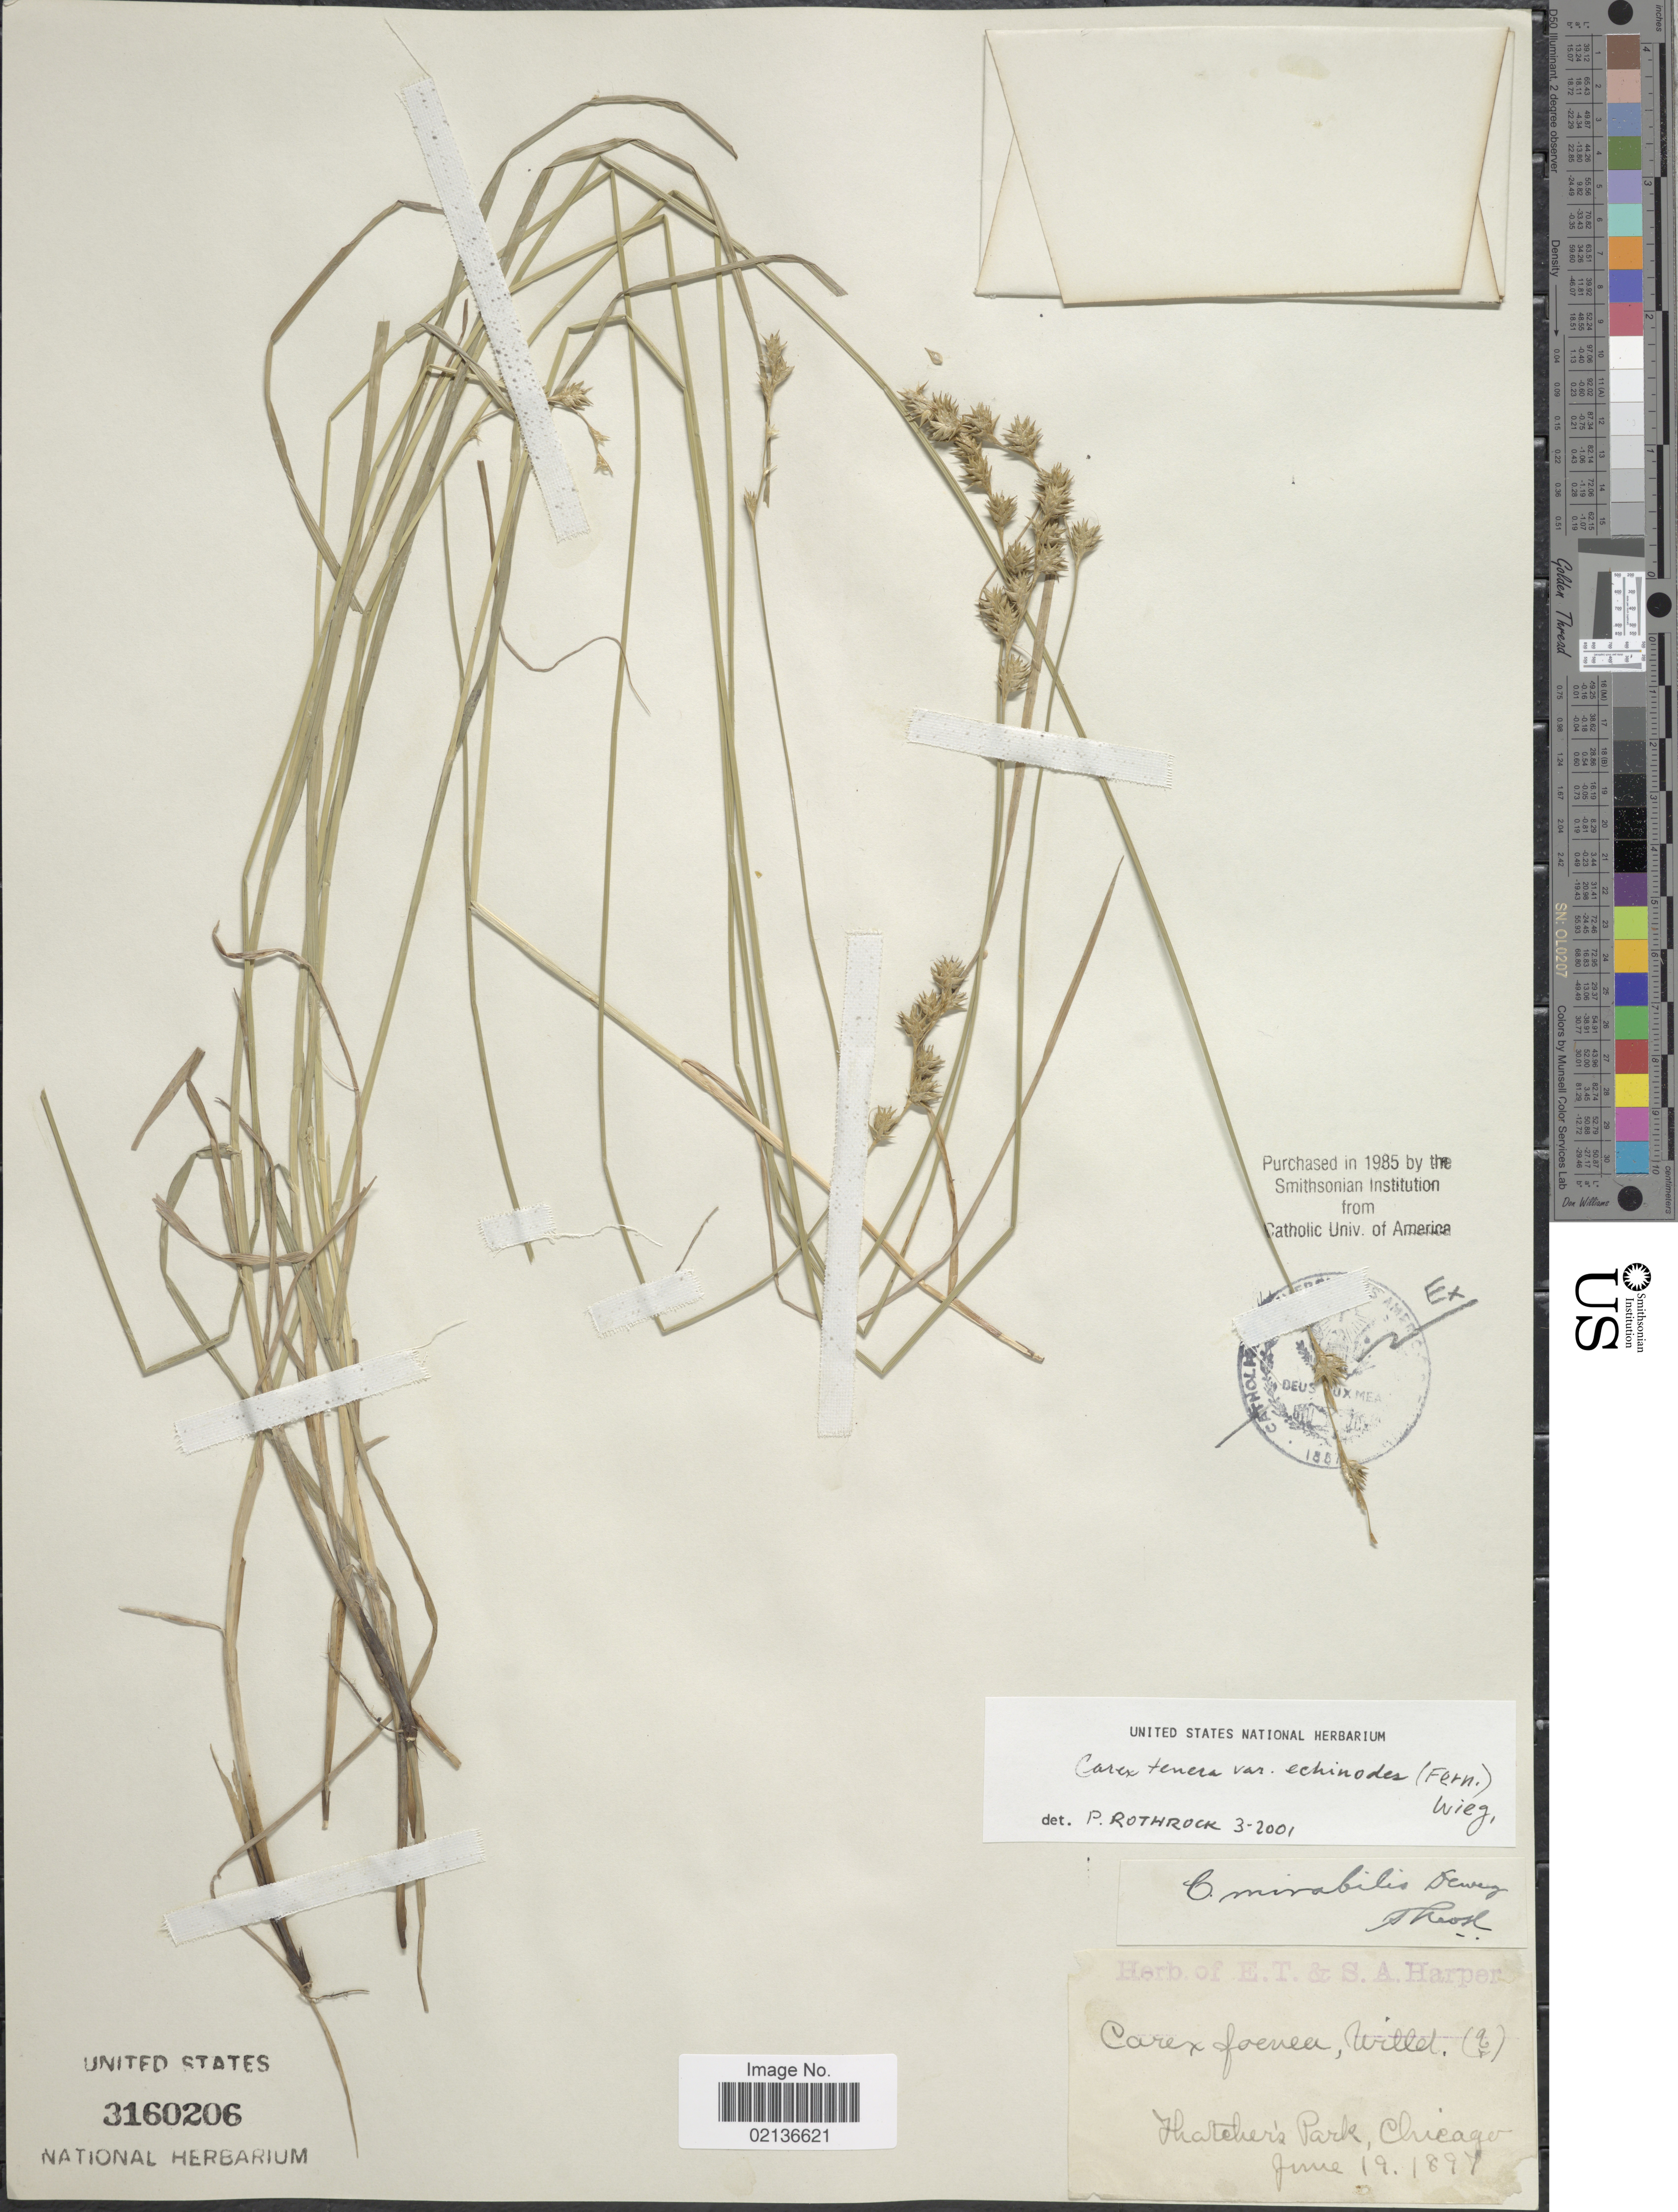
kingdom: Plantae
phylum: Tracheophyta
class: Liliopsida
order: Poales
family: Cyperaceae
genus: Carex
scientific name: Carex echinodes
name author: (Fernald) P. Rothr. et al.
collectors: ex herb. E. T. & S. A. Harper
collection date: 1897-06-19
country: United States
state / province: Illinois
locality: Thatcher's Park, Chicago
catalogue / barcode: US 3160206